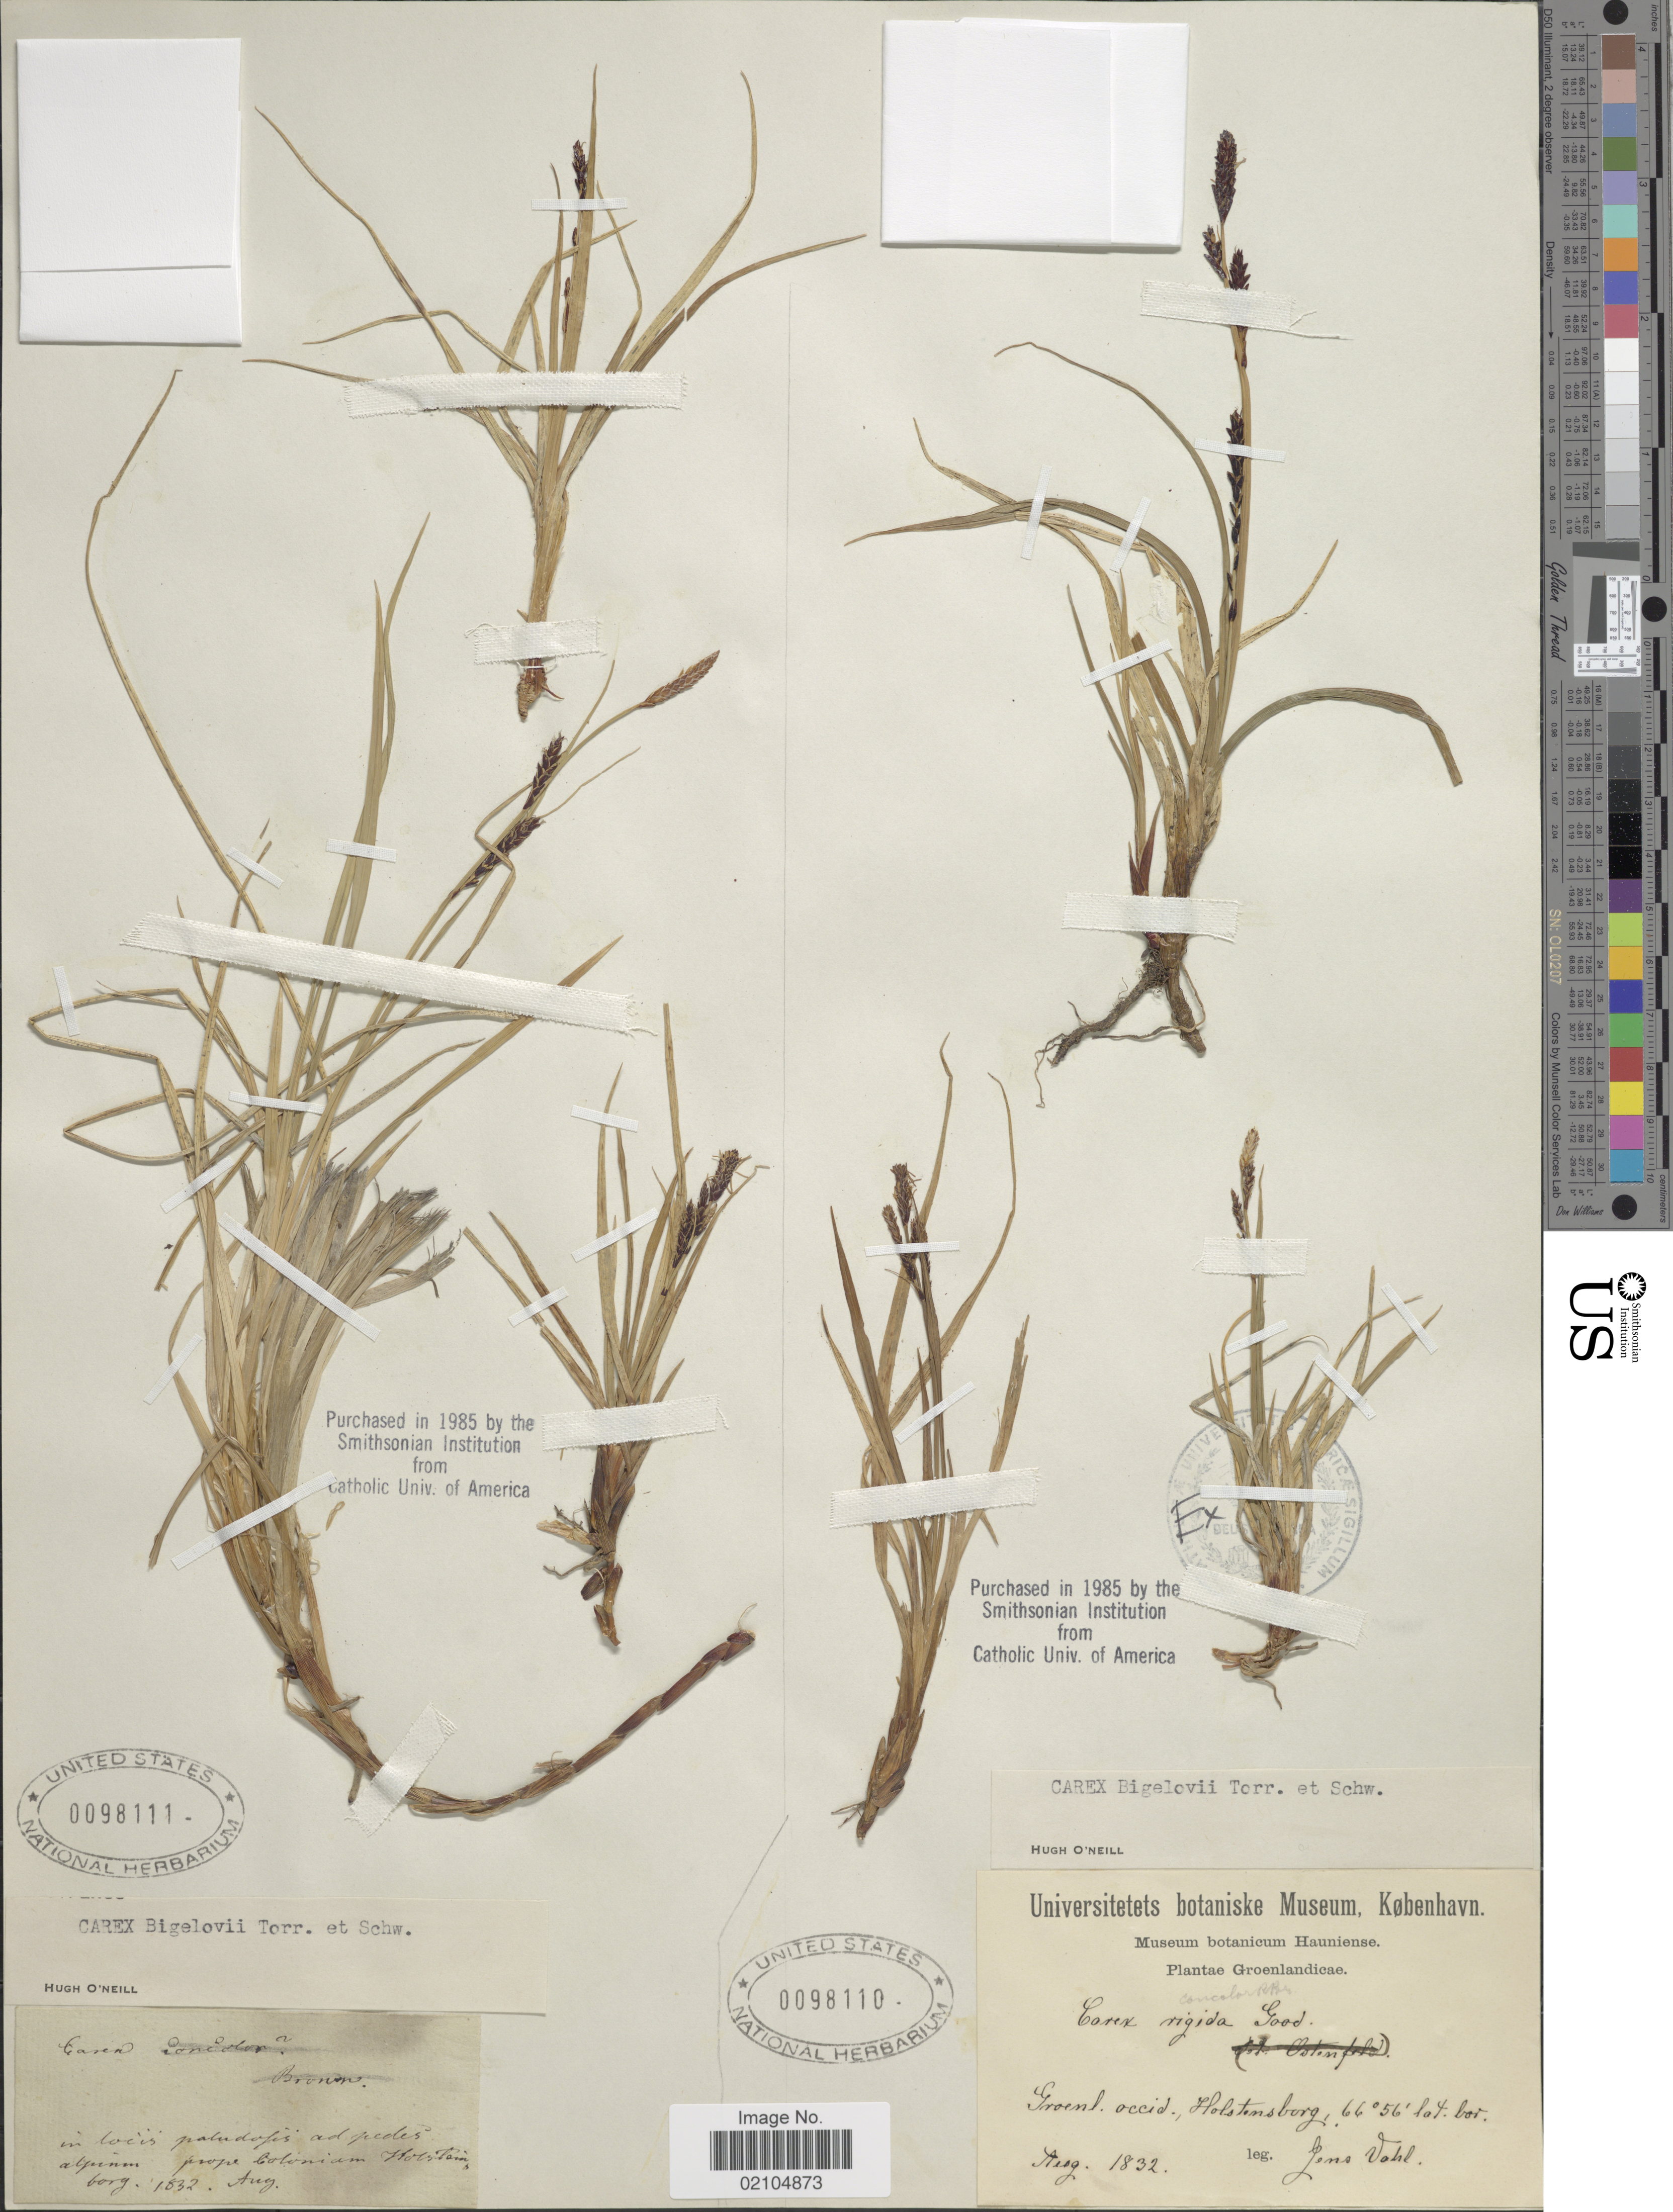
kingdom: Plantae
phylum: Tracheophyta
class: Liliopsida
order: Poales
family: Cyperaceae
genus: Carex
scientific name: Carex bigelowii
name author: Torr. ex Schwein.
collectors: J. Vahl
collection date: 1832-08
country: Greenland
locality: Groenlandicae, Groenl. occid., Holstensborg.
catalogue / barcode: US 98110-2